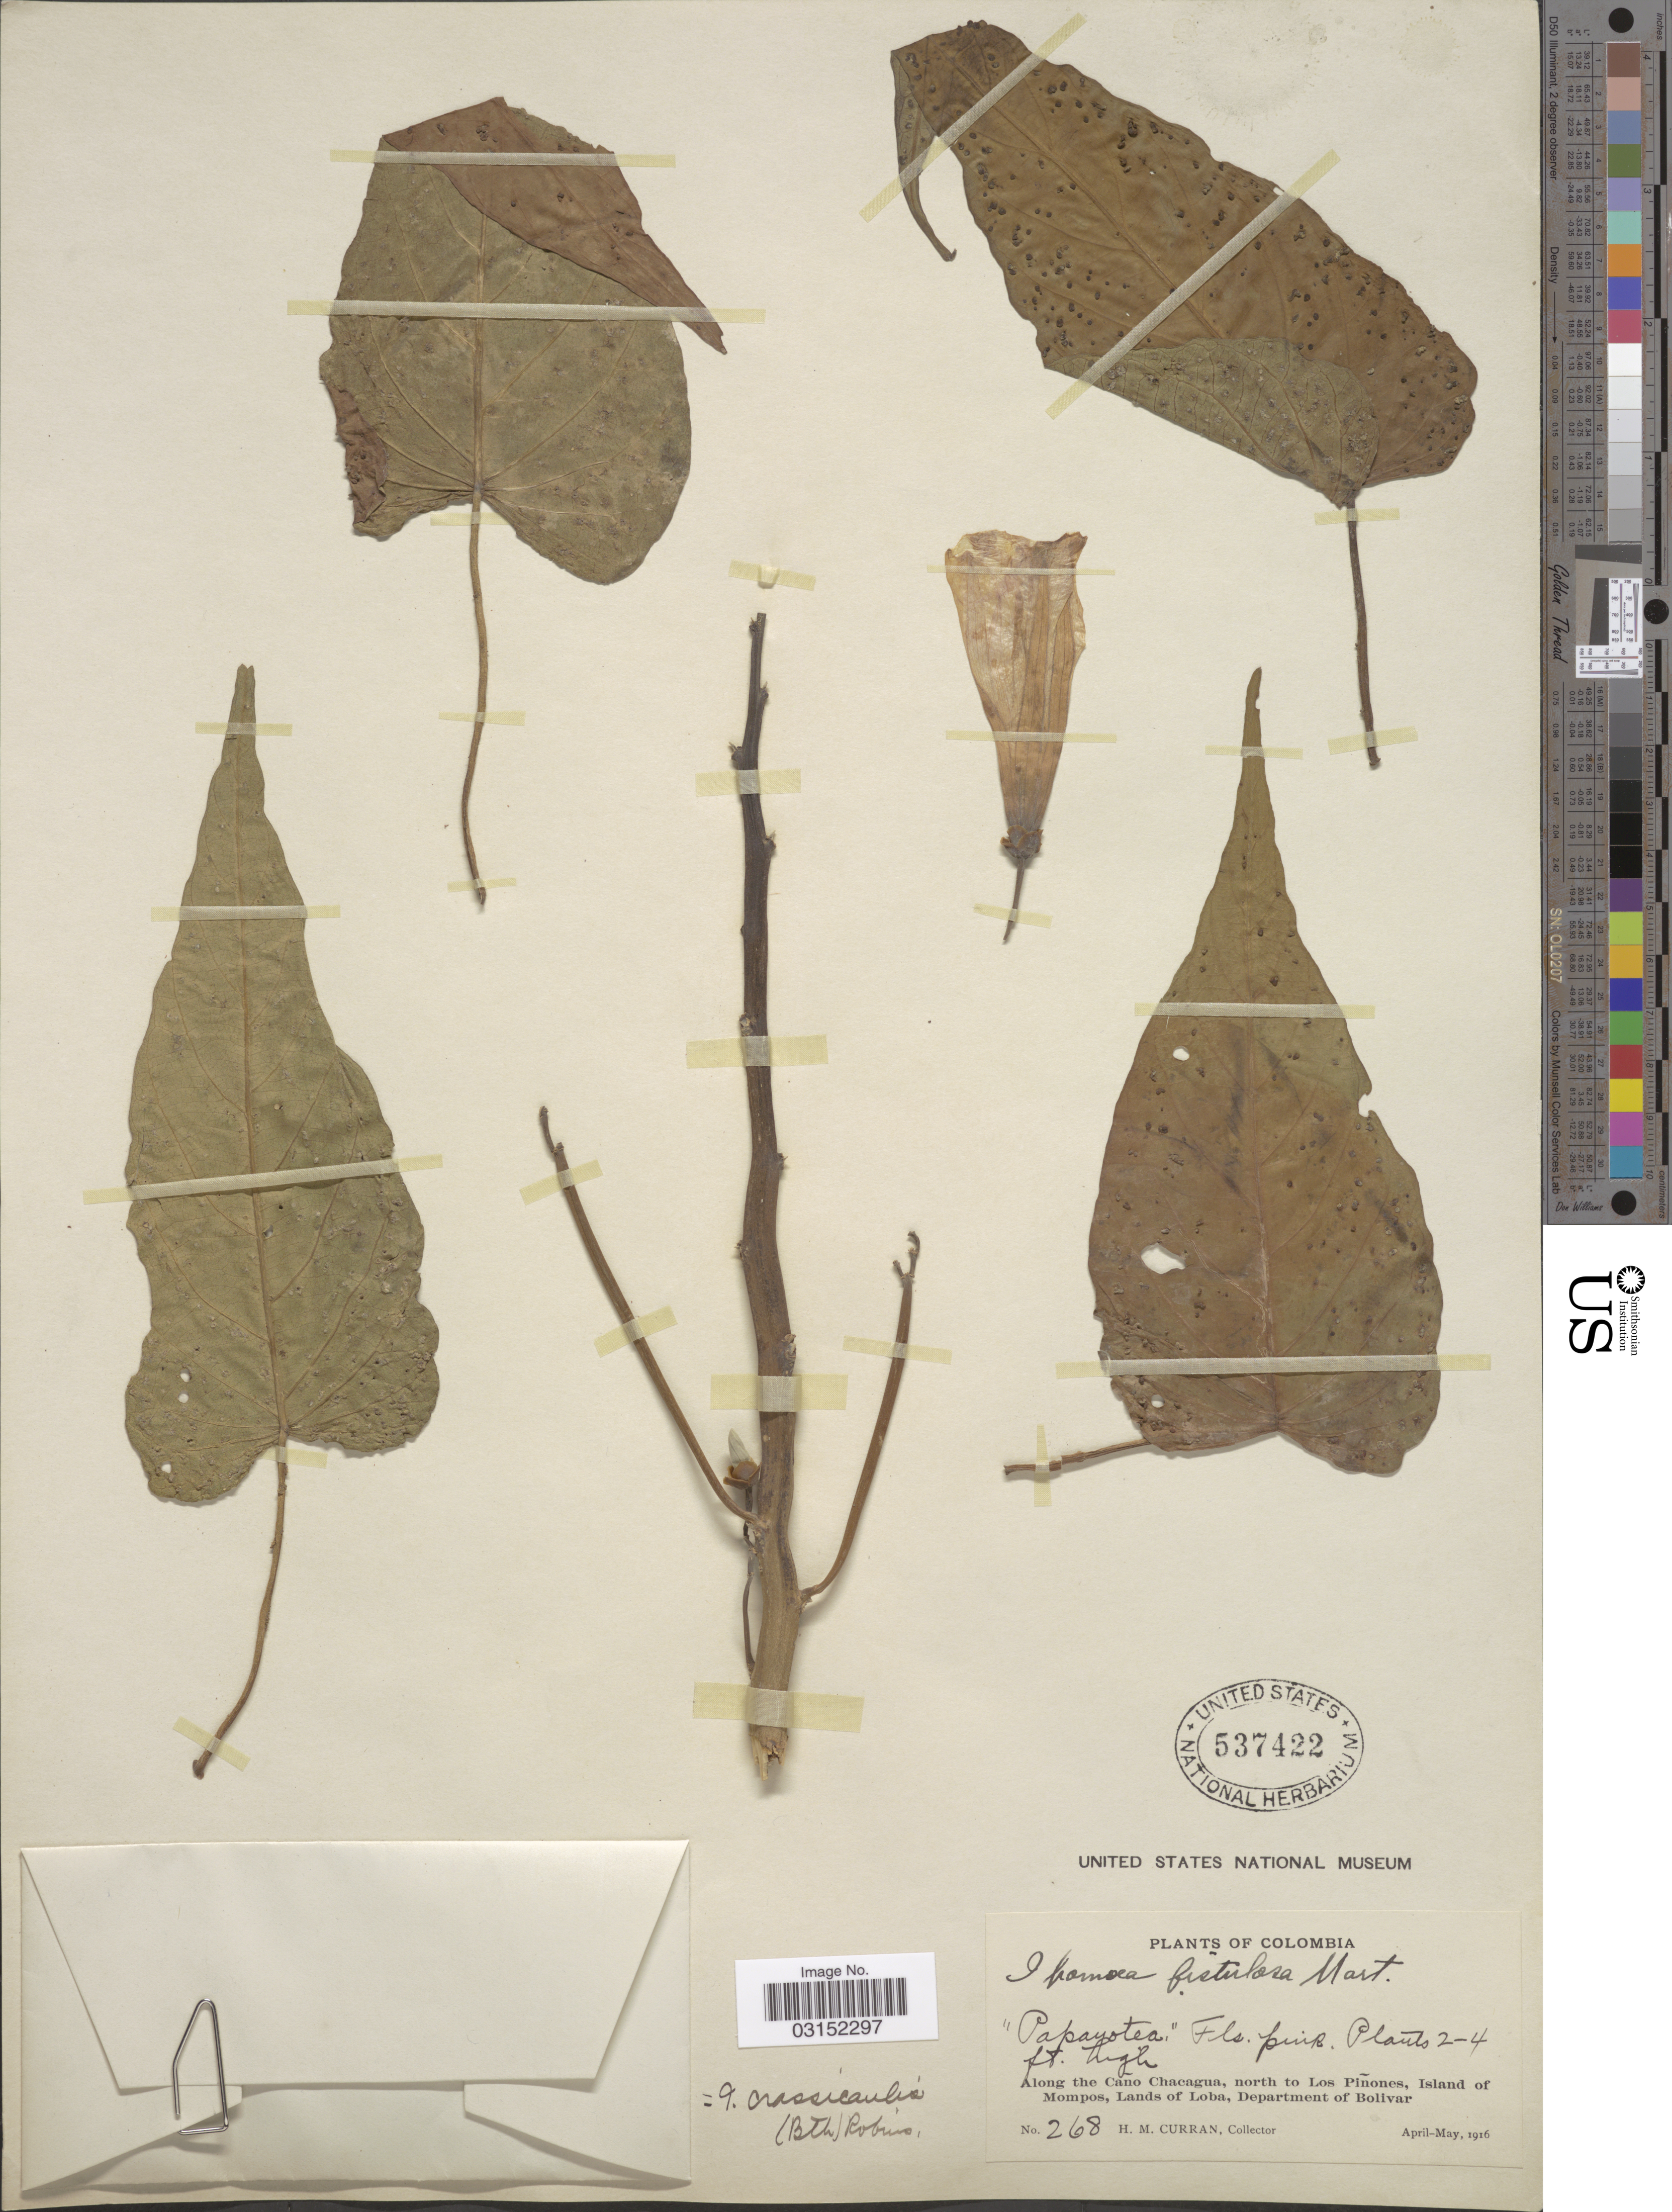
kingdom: Plantae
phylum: Tracheophyta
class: Magnoliopsida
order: Solanales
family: Convolvulaceae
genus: Ipomoea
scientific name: Ipomoea carnea subsp. fistulosa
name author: (Mart. ex Choisy) D.F. Austin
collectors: H. M. Curran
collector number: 268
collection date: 1916-04/1916-05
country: Colombia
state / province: Bolívar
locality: Along the Caño Chacagua, north to Los Piñones, Island of Mompos, Lands of Loba, Department of Bolivar.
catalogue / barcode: US 537422